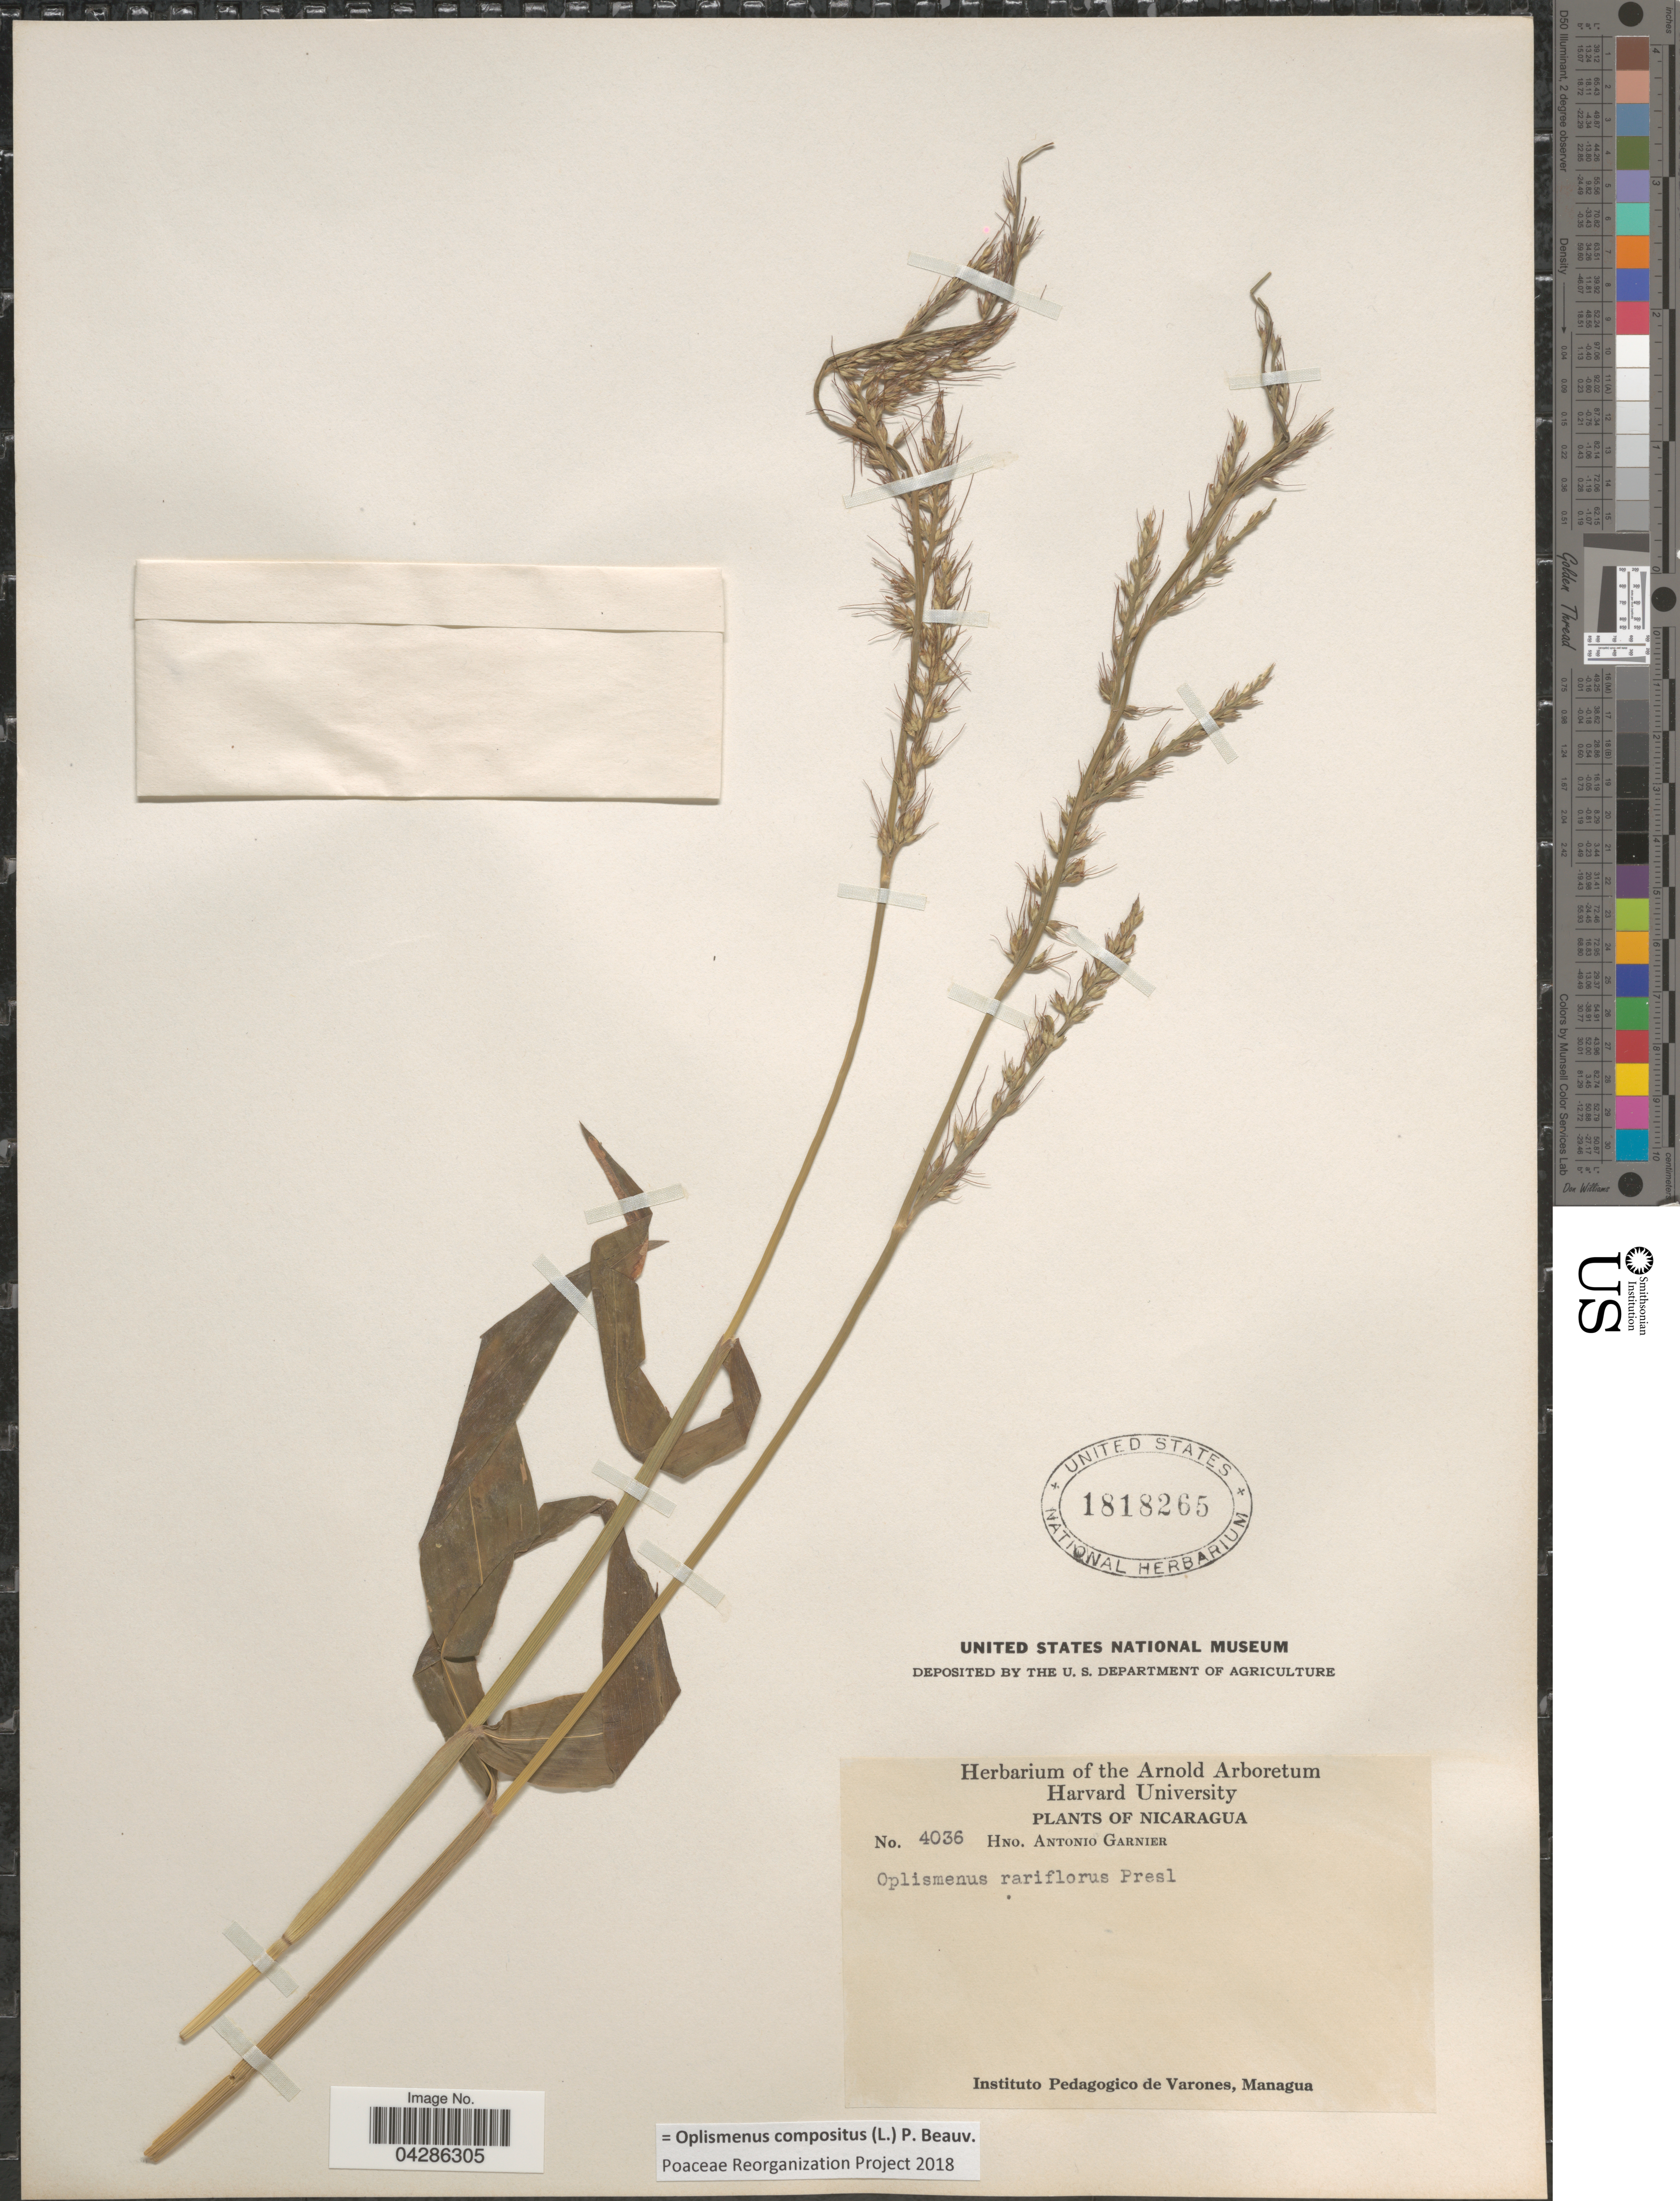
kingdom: Plantae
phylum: Tracheophyta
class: Liliopsida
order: Poales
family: Poaceae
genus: Oplismenus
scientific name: Oplismenus compositus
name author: (L.) P. Beauv.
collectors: Bro. A. Garnier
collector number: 4036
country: Nicaragua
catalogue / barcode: US 1818265